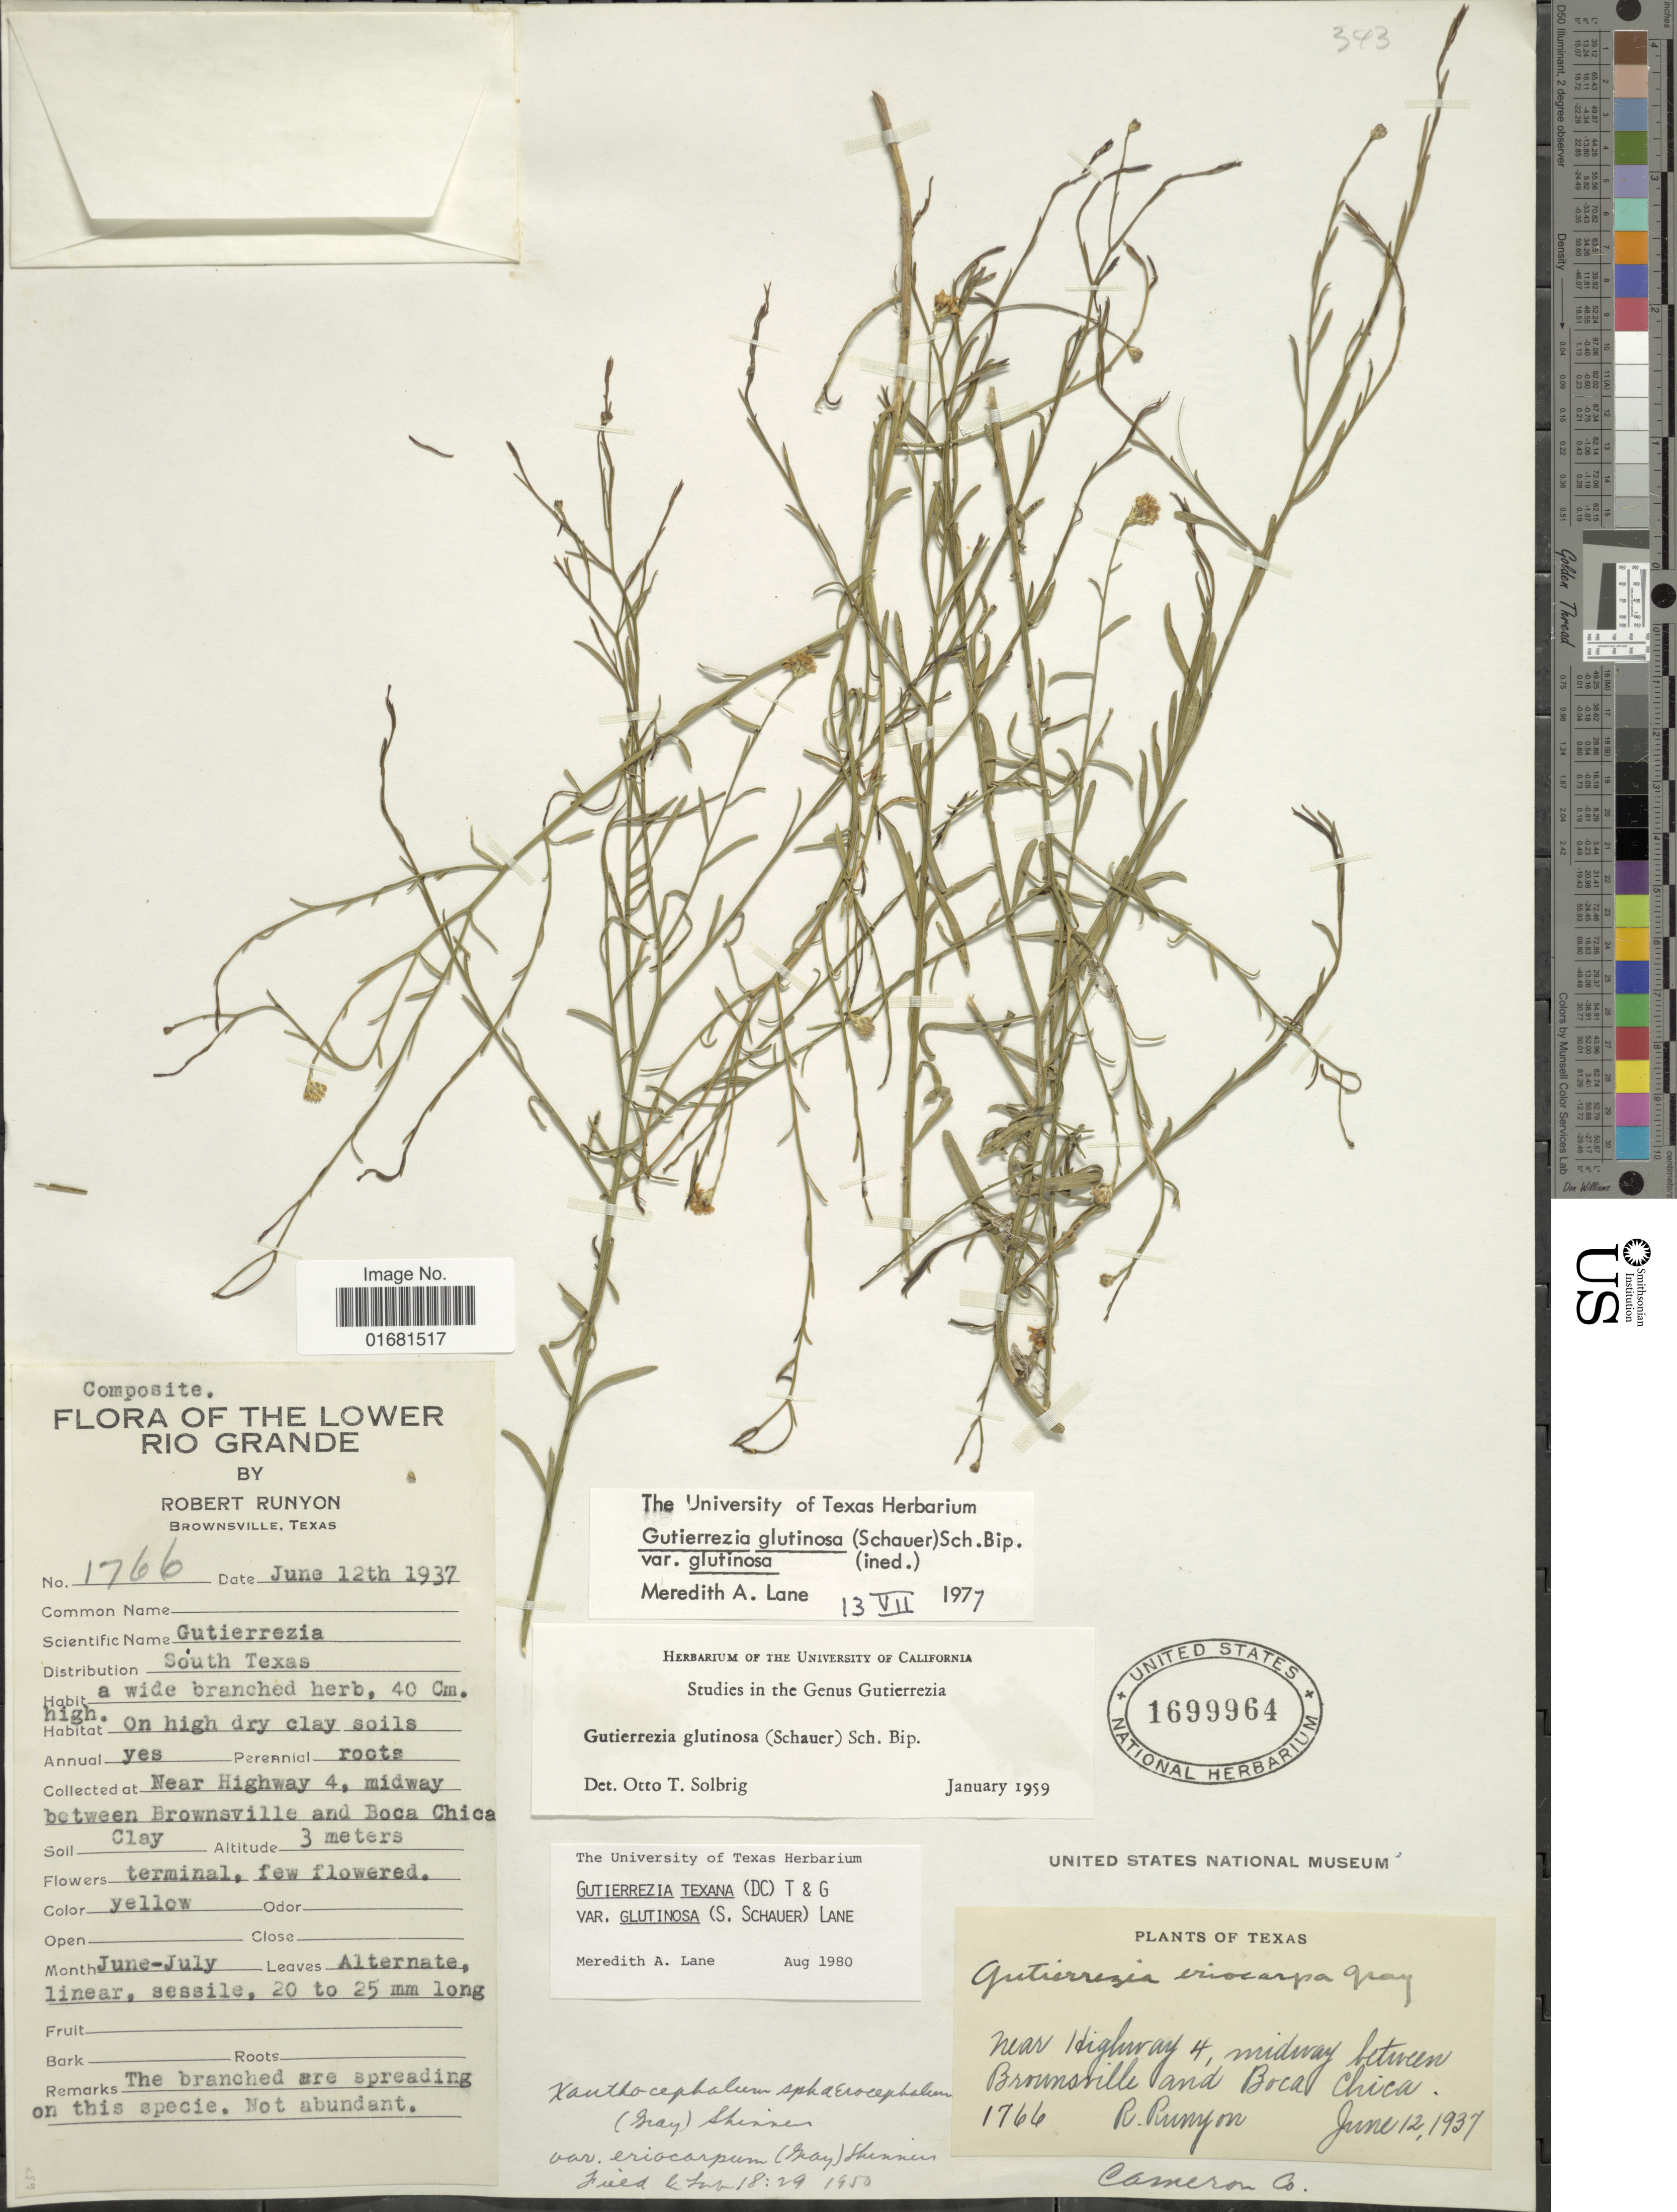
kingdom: Plantae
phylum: Tracheophyta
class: Magnoliopsida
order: Asterales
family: Asteraceae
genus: Gutierrezia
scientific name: Gutierrezia texana var. glutinosa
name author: (S. Schauer) M.A. Lane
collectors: R. Runyon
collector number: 1766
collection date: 1937-06-12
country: United States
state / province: Texas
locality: South Texas. Near Highway 4, midway between Brownsville and Boca Chica. Near Highway 4,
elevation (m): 3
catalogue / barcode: US 1699964